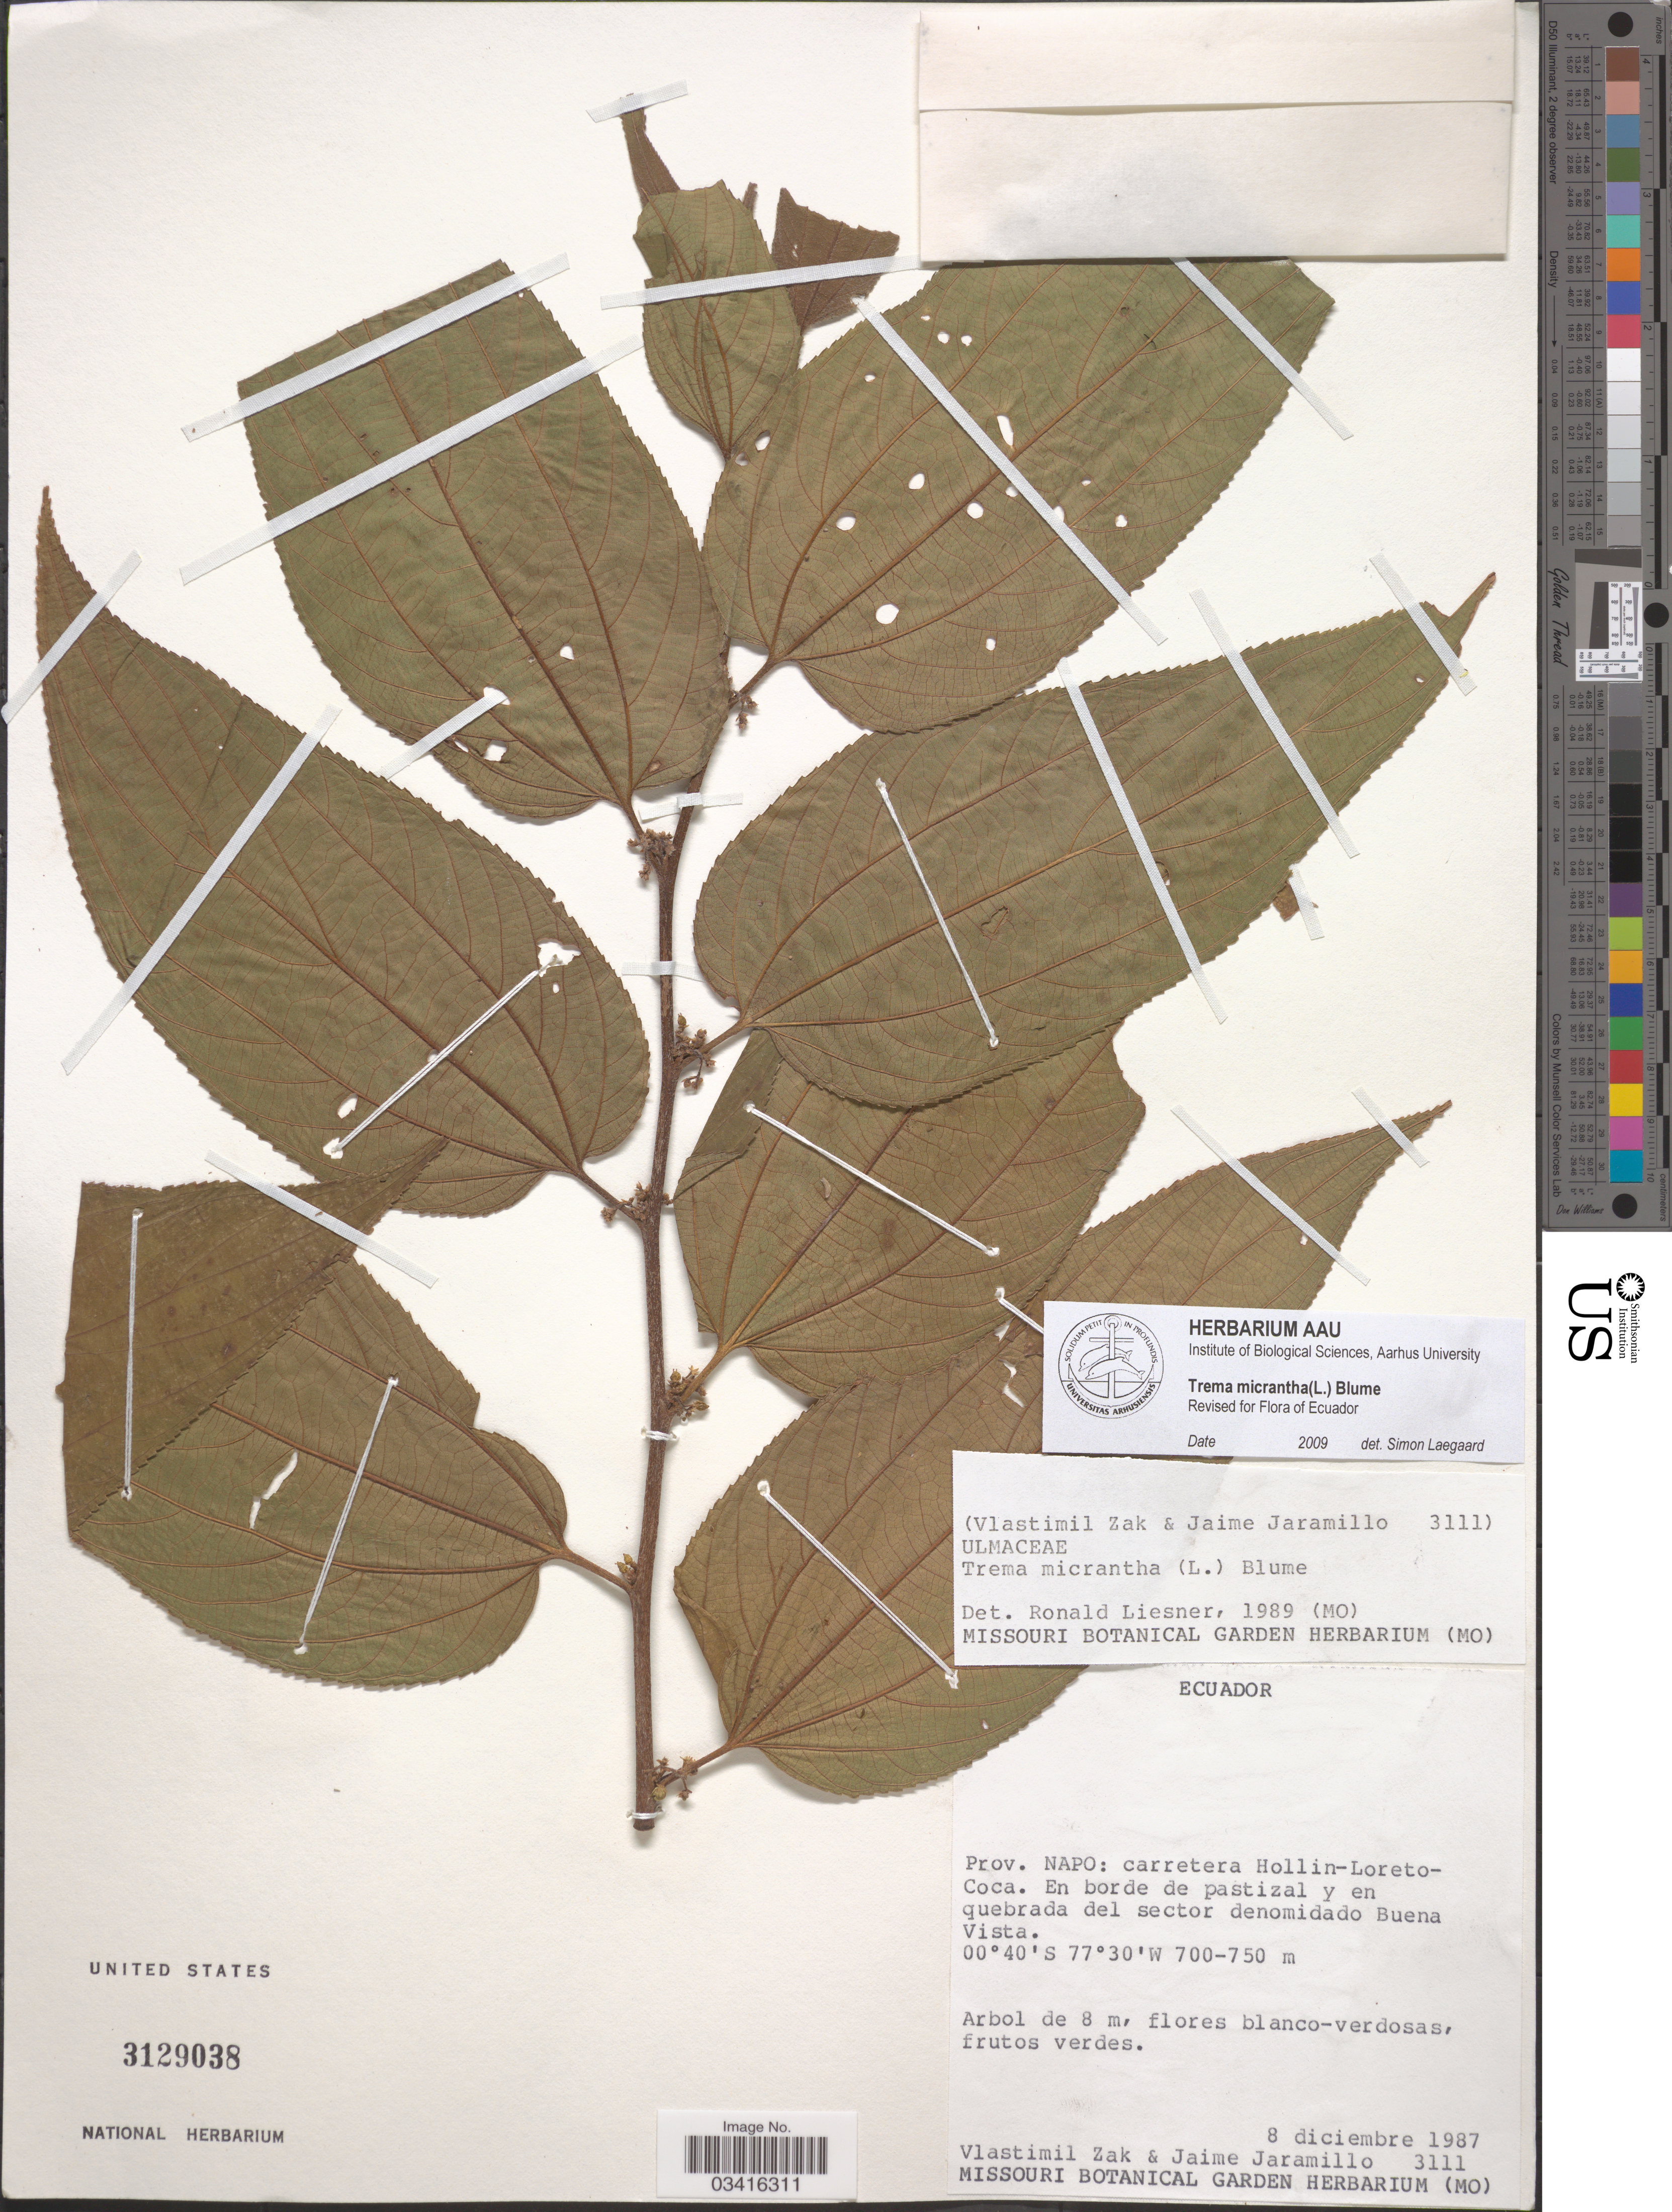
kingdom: Plantae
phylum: Tracheophyta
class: Magnoliopsida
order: Rosales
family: Cannabaceae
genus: Trema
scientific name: Trema micranthum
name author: (L.) Blume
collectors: V. Zak & J. Jaramillo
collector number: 3111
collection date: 1987-12-08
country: Ecuador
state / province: Napo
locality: Carretera Hollin-Loreto-Coca. En borde de pastizal y en quebrada del sector denomidado Buena Vista.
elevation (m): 700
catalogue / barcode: US 3129038